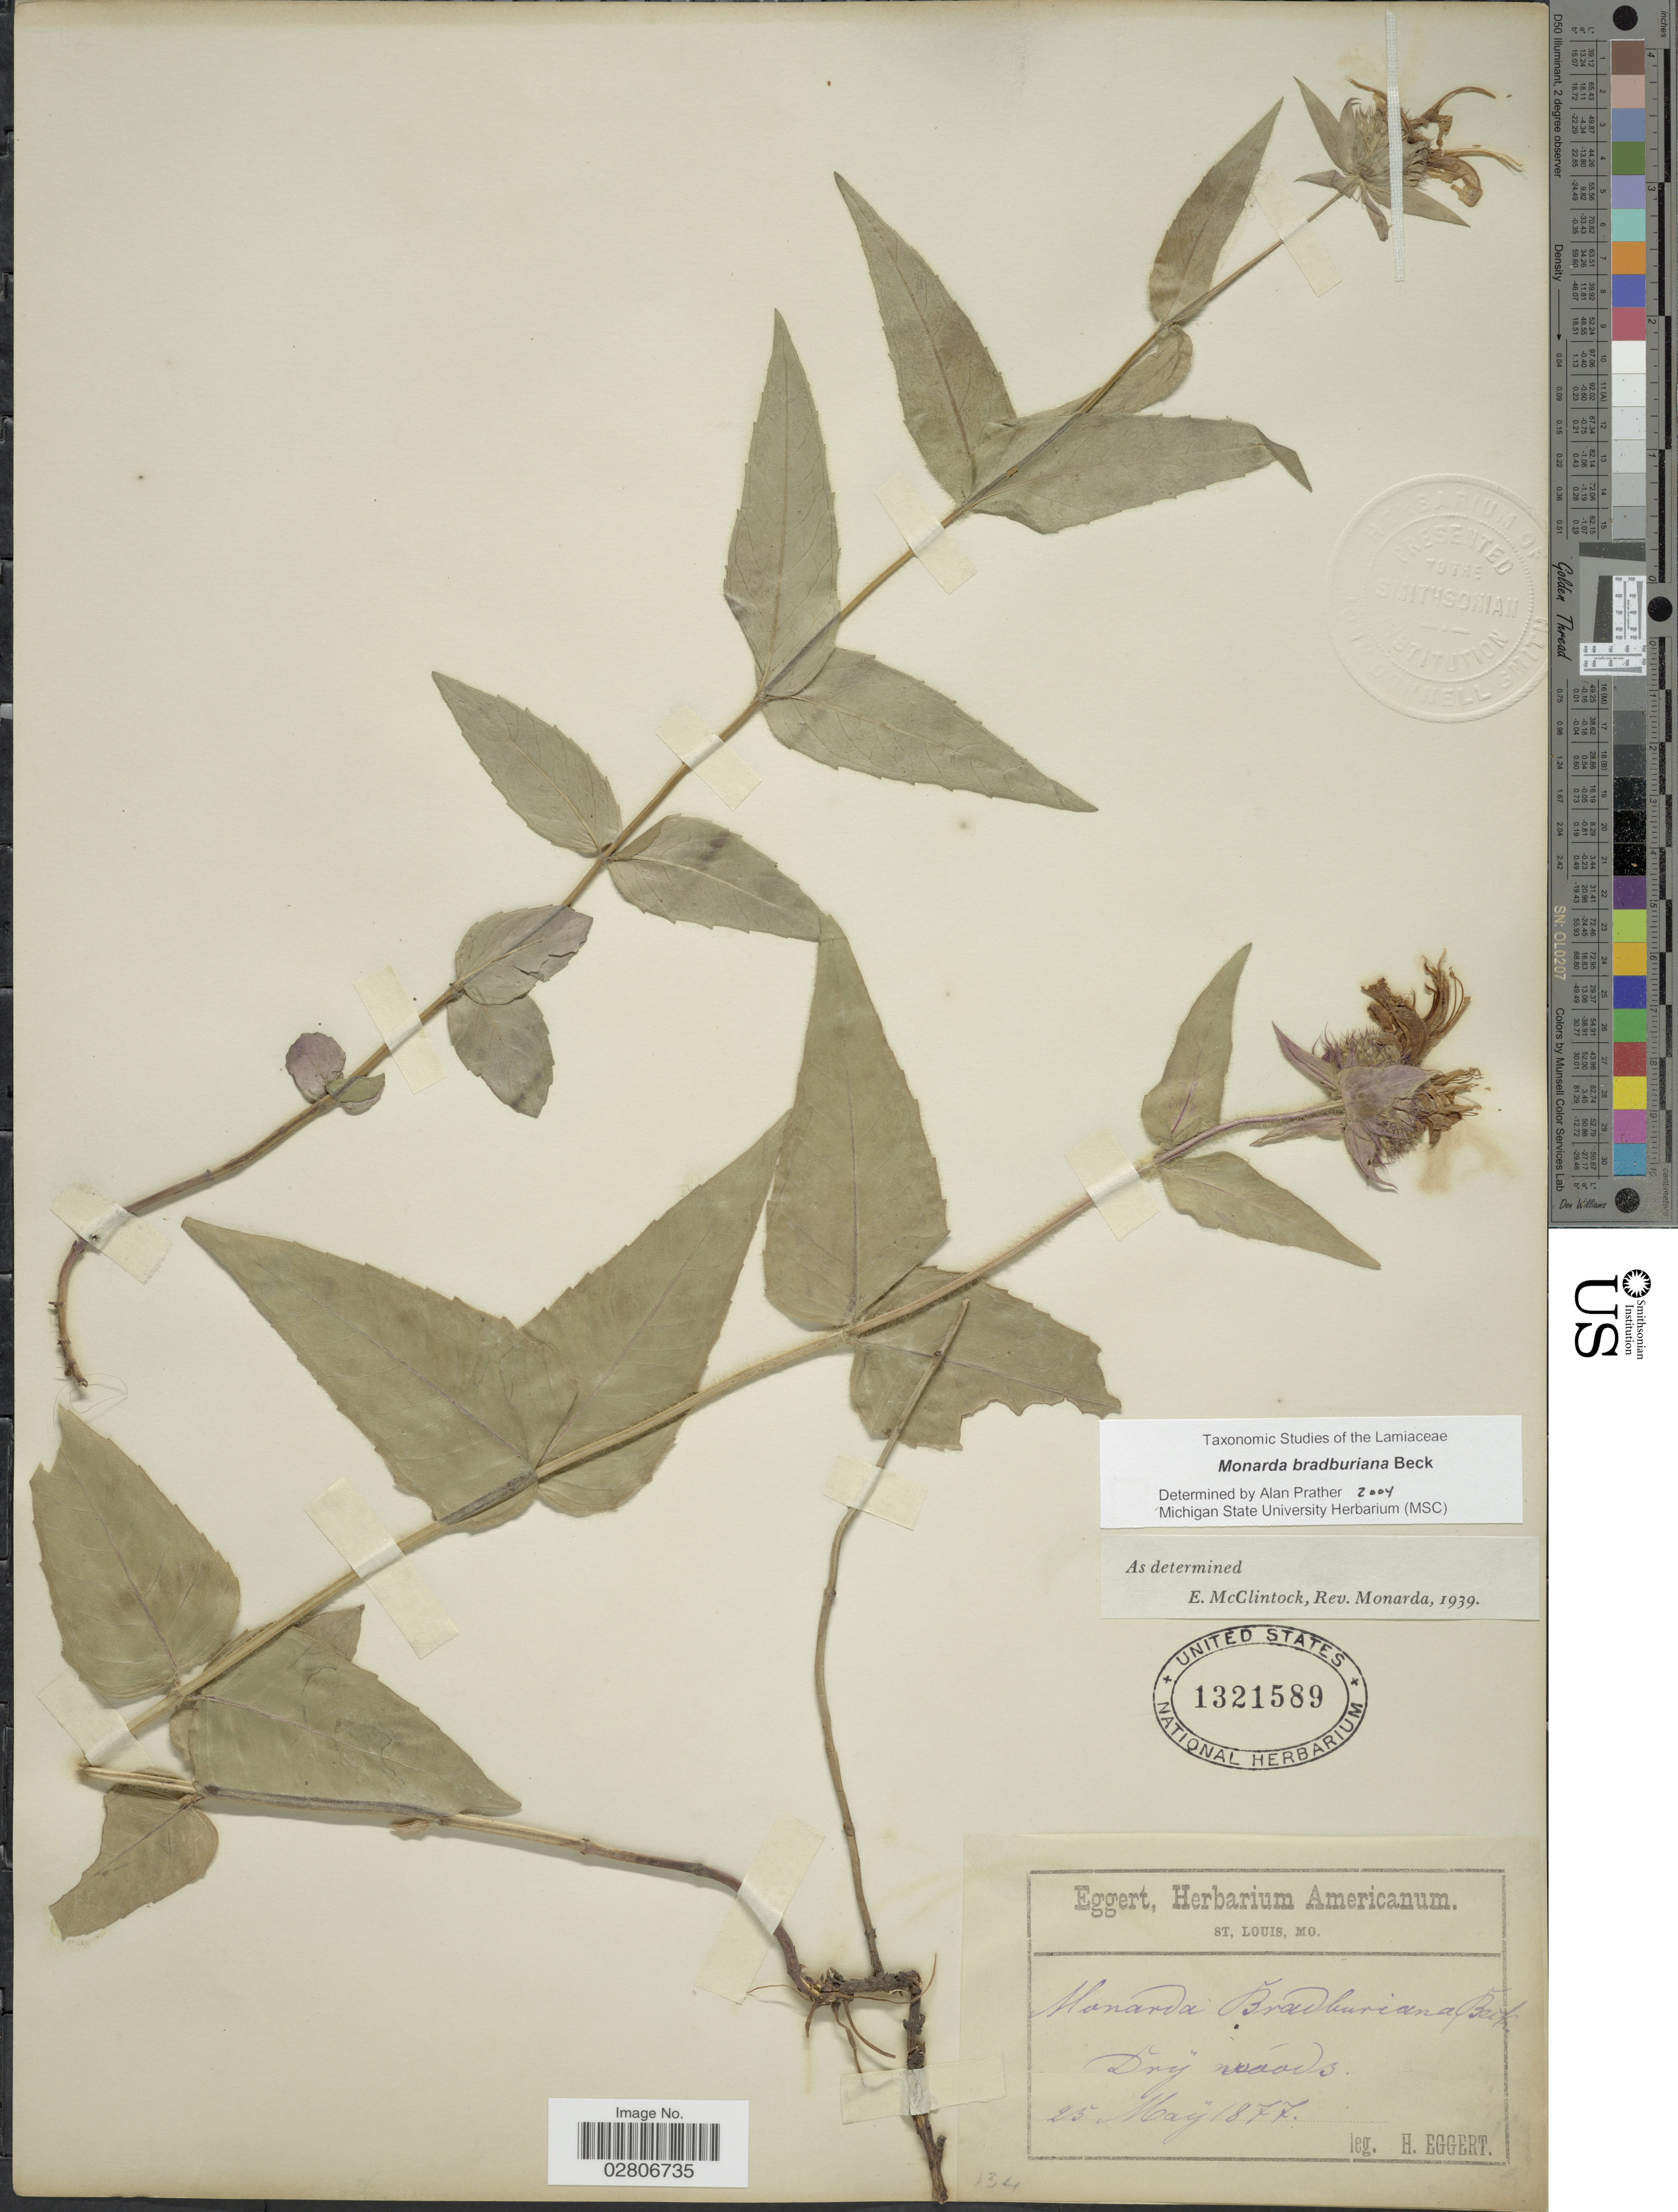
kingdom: Plantae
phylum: Tracheophyta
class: Magnoliopsida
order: Lamiales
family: Lamiaceae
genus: Monarda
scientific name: Monarda bradburiana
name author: L.C. Beck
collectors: H. Eggert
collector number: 134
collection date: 1877-05-25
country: United States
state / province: Missouri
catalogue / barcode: US 1321589